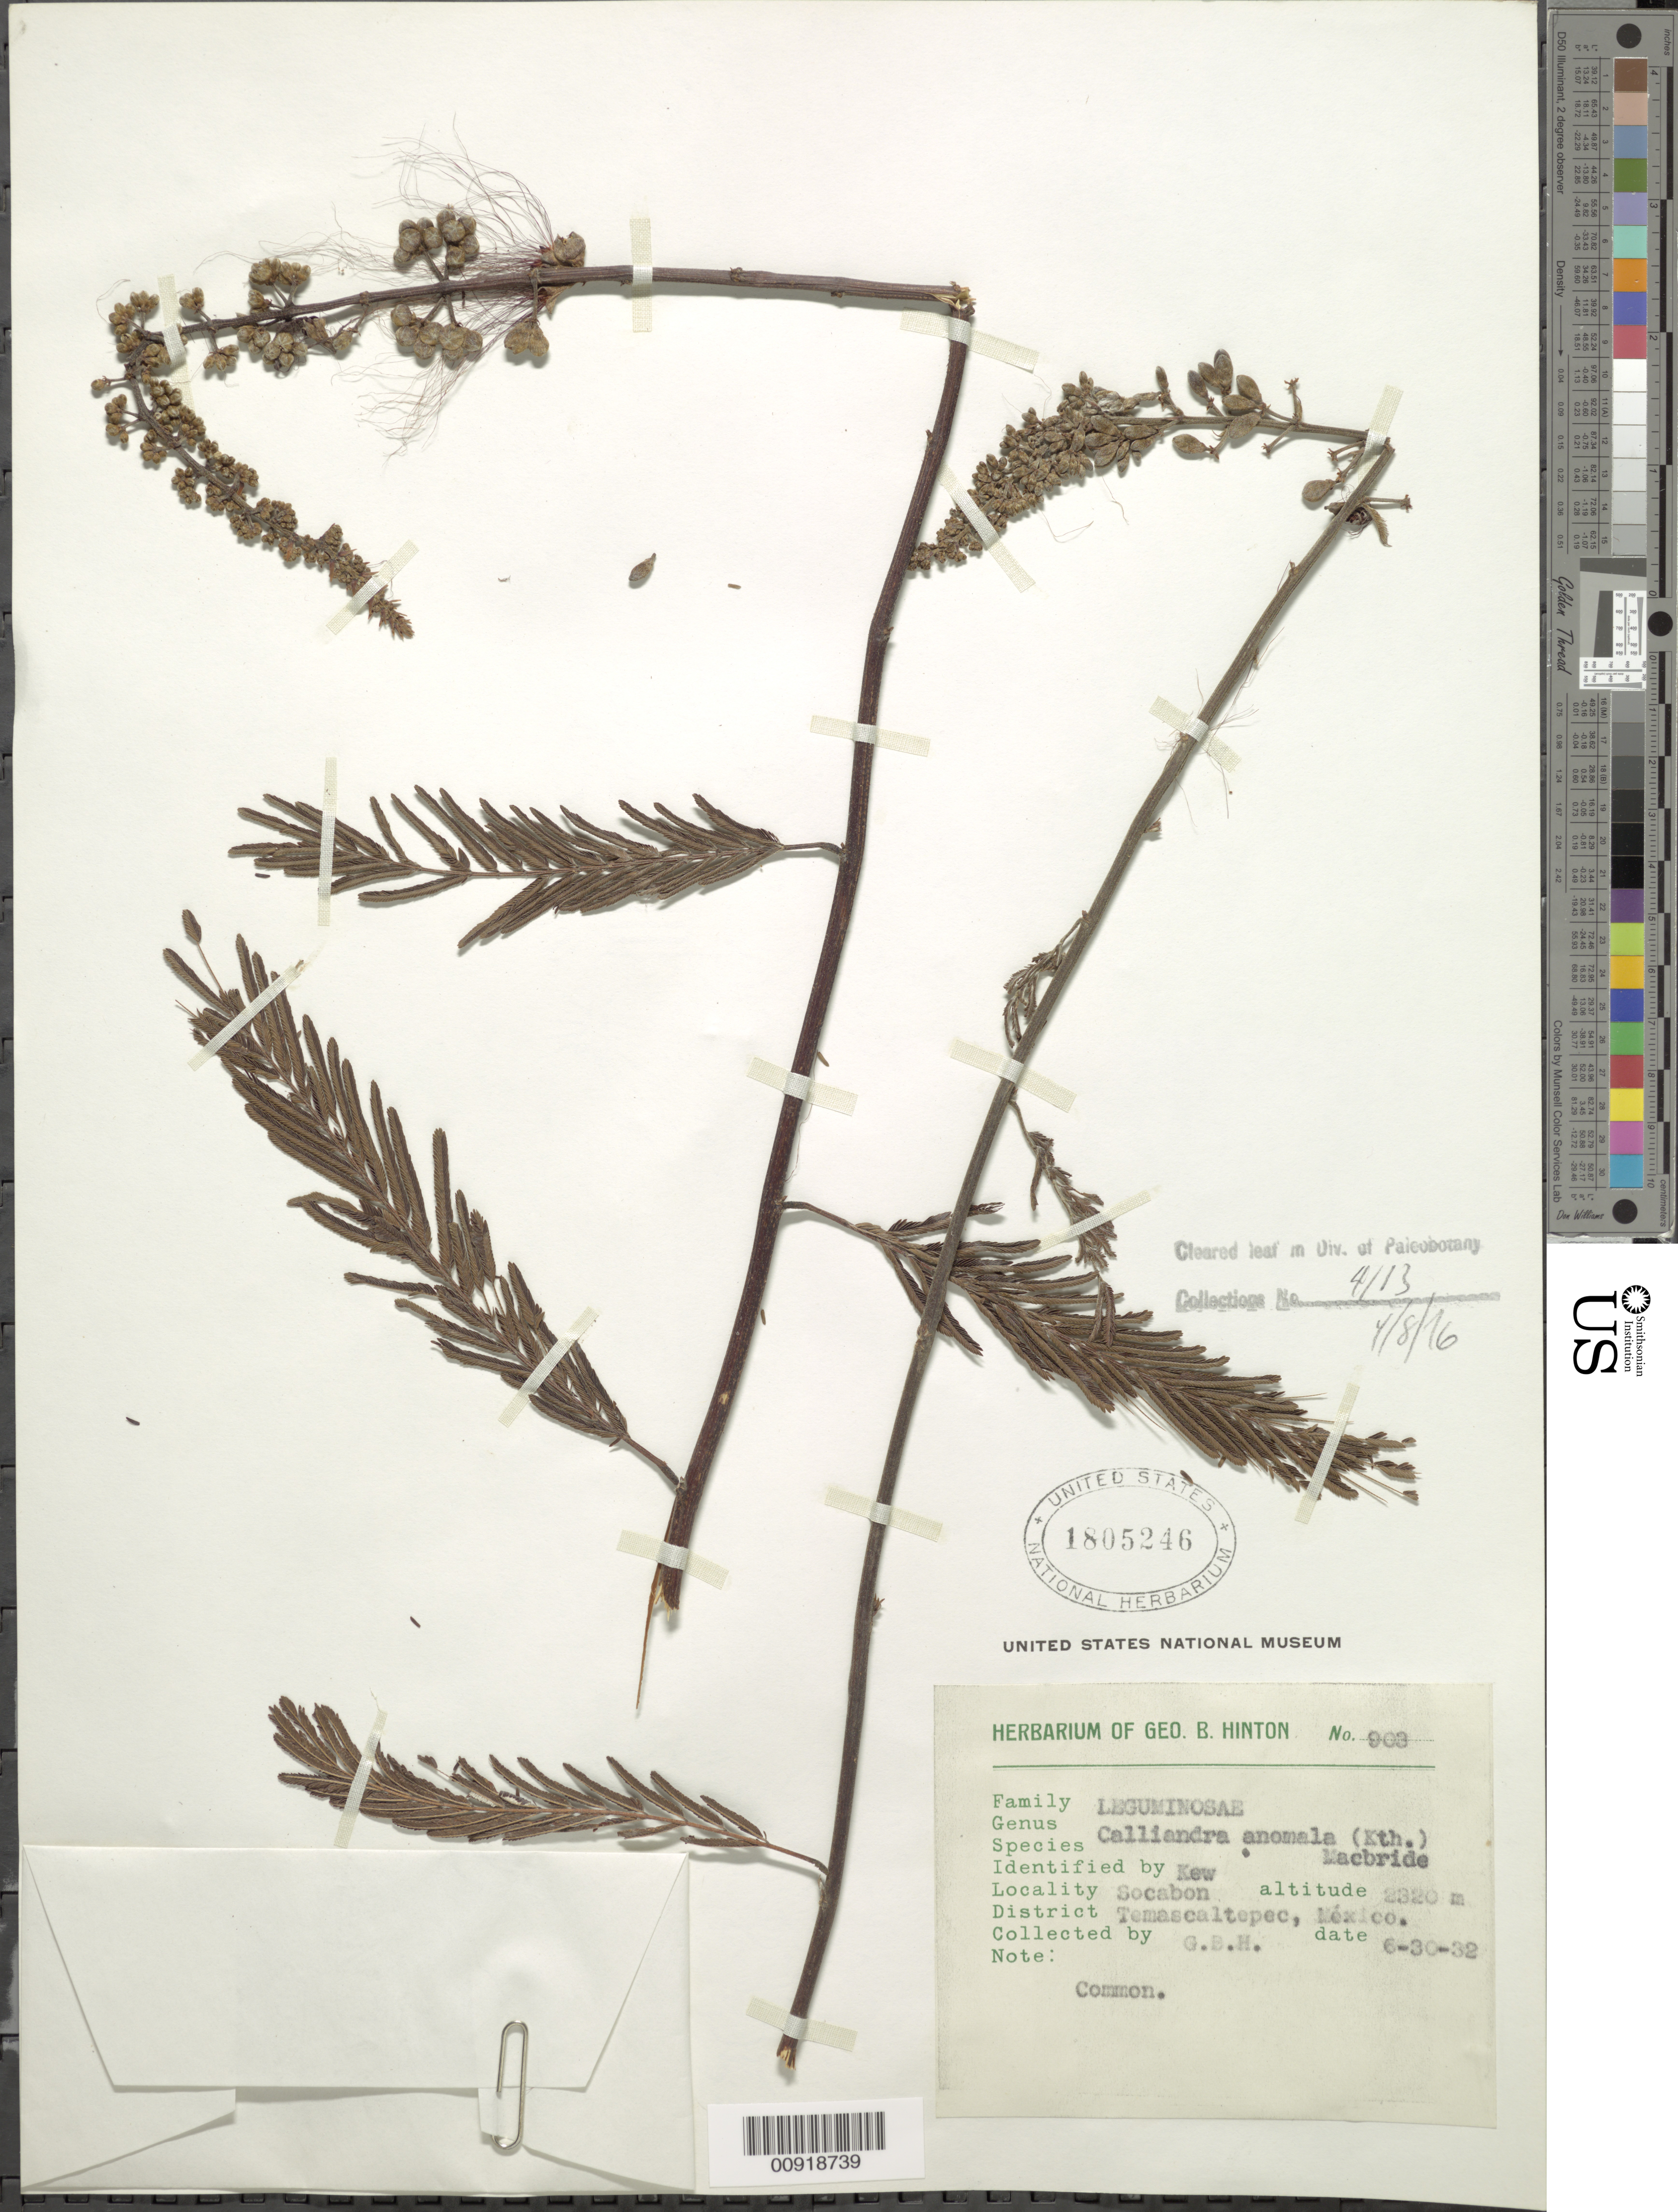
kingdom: Plantae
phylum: Tracheophyta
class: Magnoliopsida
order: Fabales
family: Fabaceae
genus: Calliandra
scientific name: Calliandra anomala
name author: (Kunth) J.F. Macbr.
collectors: G. B. Hinton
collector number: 903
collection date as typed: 30 Jun 1932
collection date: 1932-06-30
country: Mexico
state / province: México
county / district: Temascaltepec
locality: Socabon, District Temascaltepec, State of Mexico.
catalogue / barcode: US 1805246